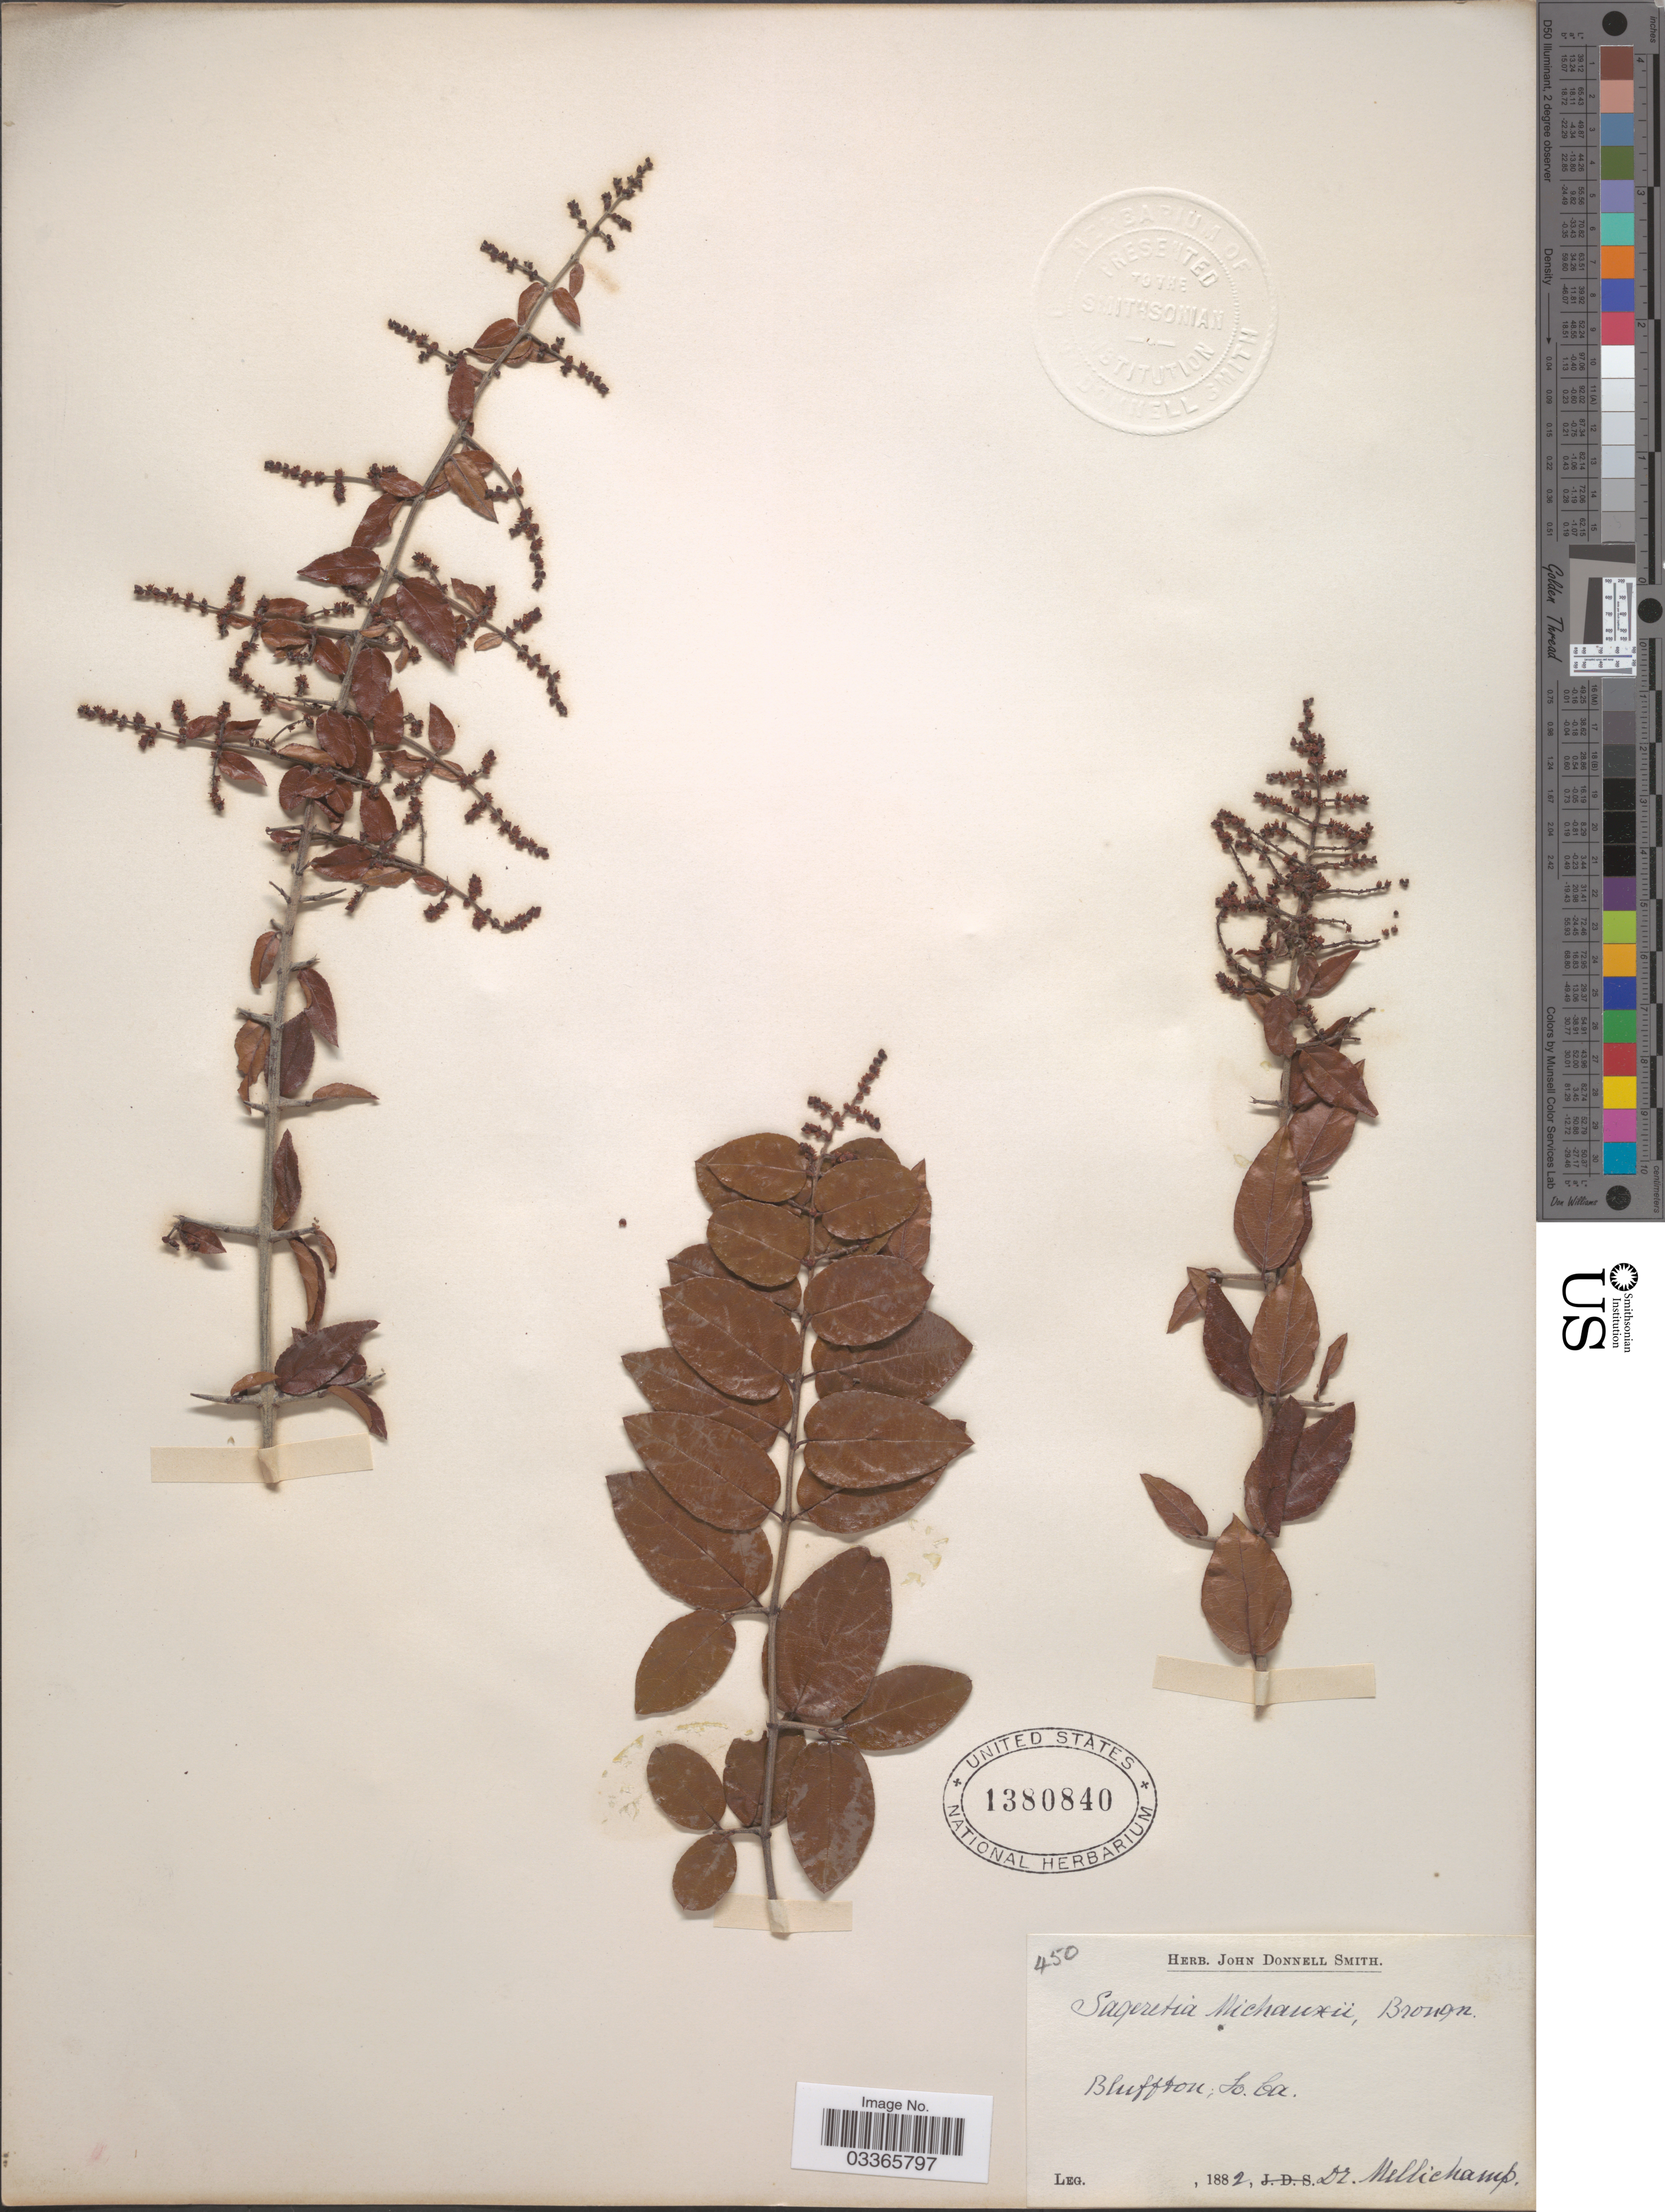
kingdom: Plantae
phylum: Tracheophyta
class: Magnoliopsida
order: Rosales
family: Rhamnaceae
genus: Sageretia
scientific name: Sageretia minutiflora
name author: (Michx.) Trel.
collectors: -. Mellichamp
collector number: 450?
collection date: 1882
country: United States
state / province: South Carolina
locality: Bluffton.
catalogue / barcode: US 1380840